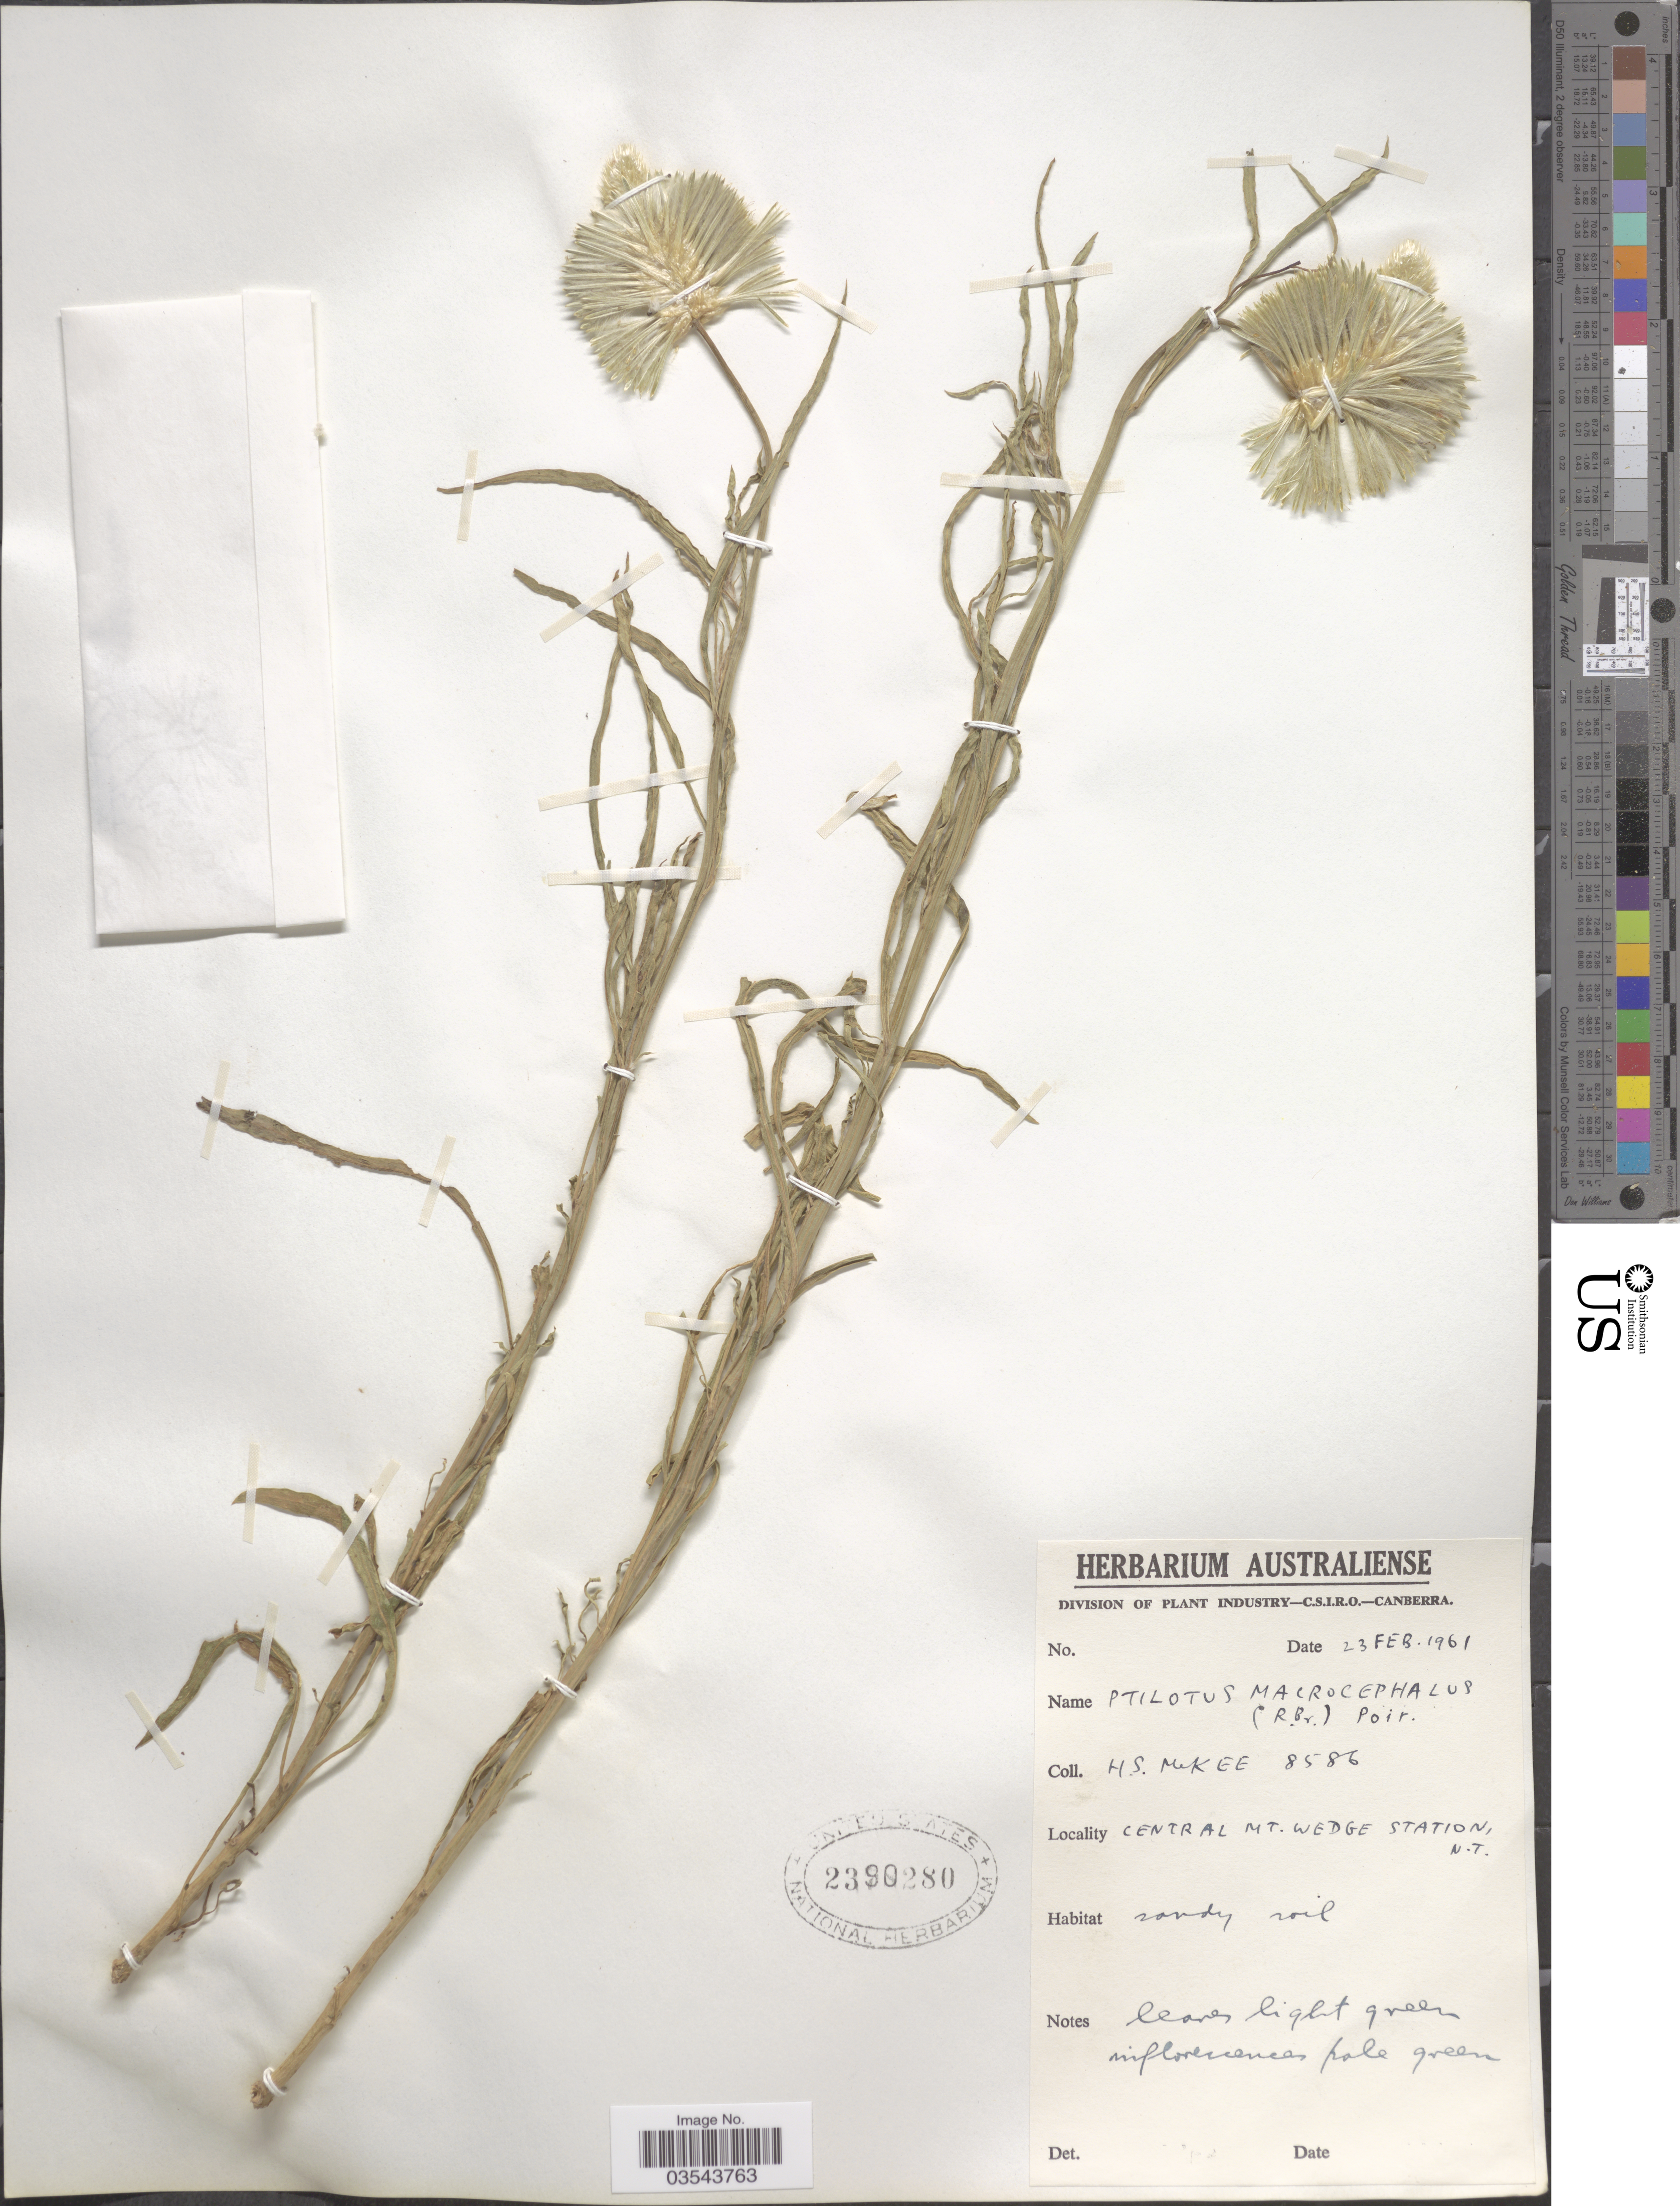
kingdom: Plantae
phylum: Tracheophyta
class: Magnoliopsida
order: Caryophyllales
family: Amaranthaceae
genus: Ptilotus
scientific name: Ptilotus macrocephalus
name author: (R. Br.) Poir.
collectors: H. S. McKee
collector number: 8586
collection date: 1961-02-23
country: Australia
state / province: Northern Territory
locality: Central Mt. Wedge Station.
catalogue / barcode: US 2390280